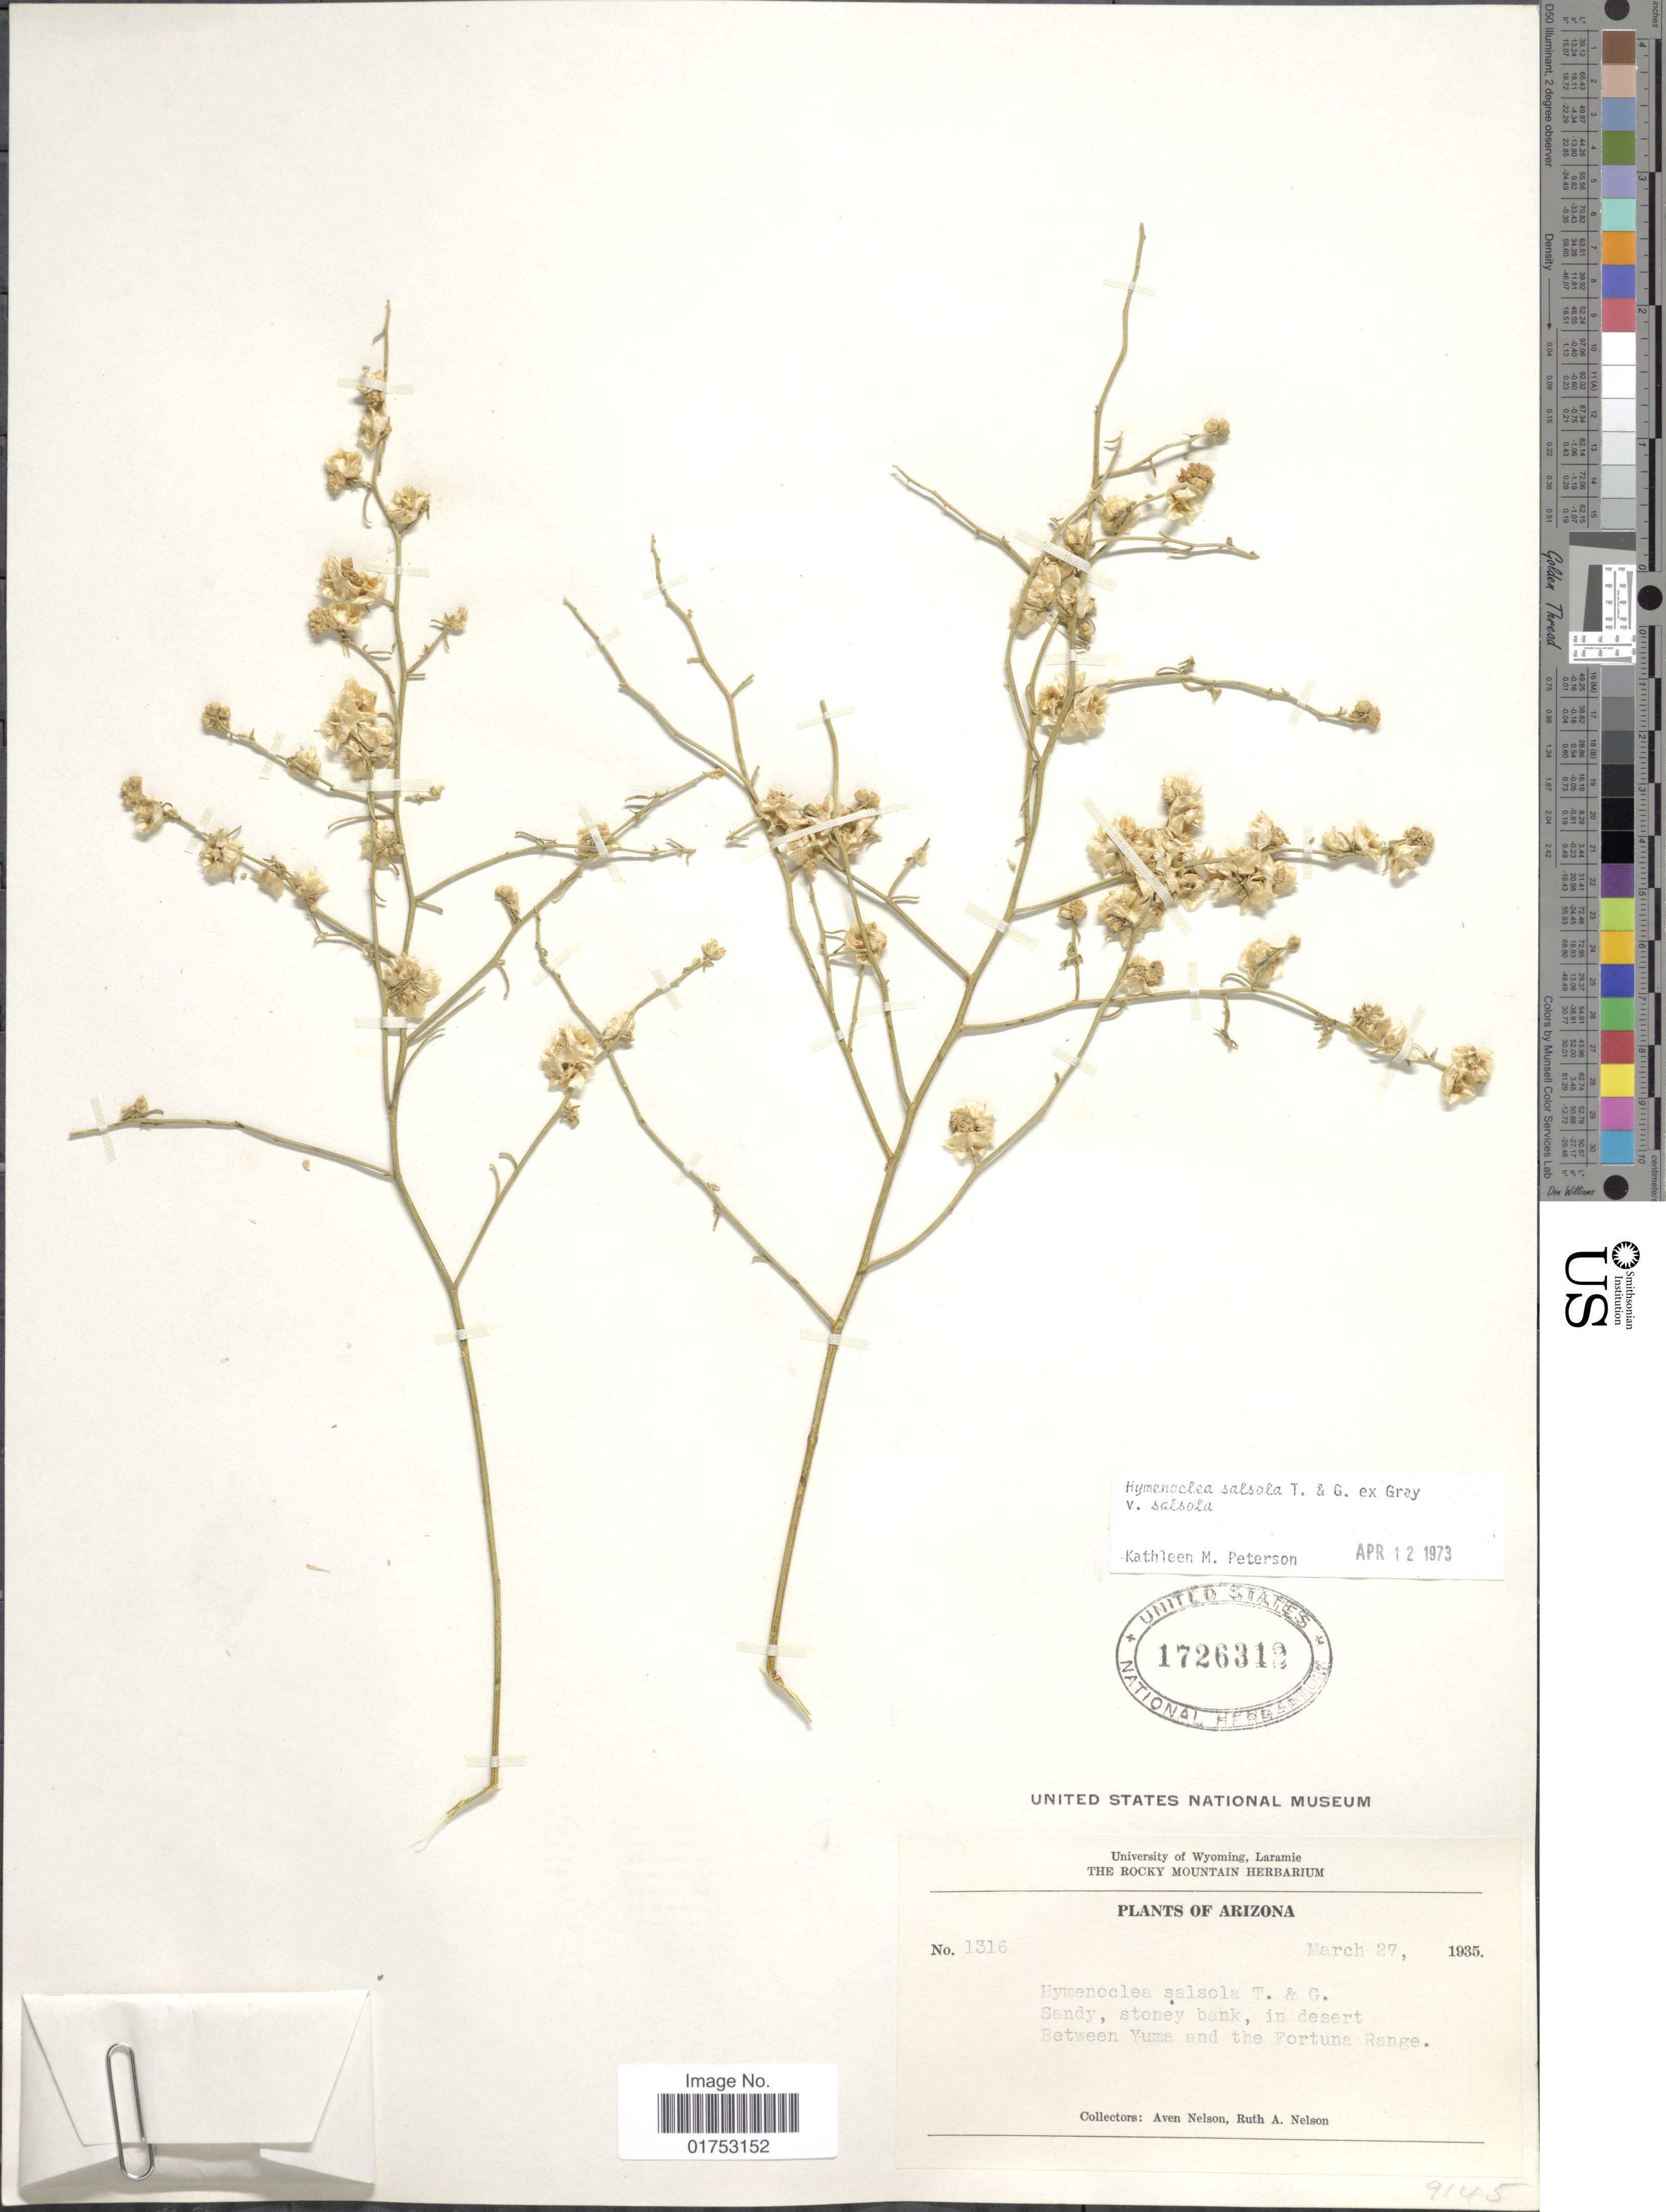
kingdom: Plantae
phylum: Tracheophyta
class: Magnoliopsida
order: Asterales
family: Asteraceae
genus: Hymenoclea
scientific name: Hymenoclea salsola var. salsola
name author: Torr. & A. Gray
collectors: A. Nelson & R. A. Nelson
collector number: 1316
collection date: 1935-03-27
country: United States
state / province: Arizona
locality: Between Yuma and the Fortuna Range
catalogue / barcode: US 1726312